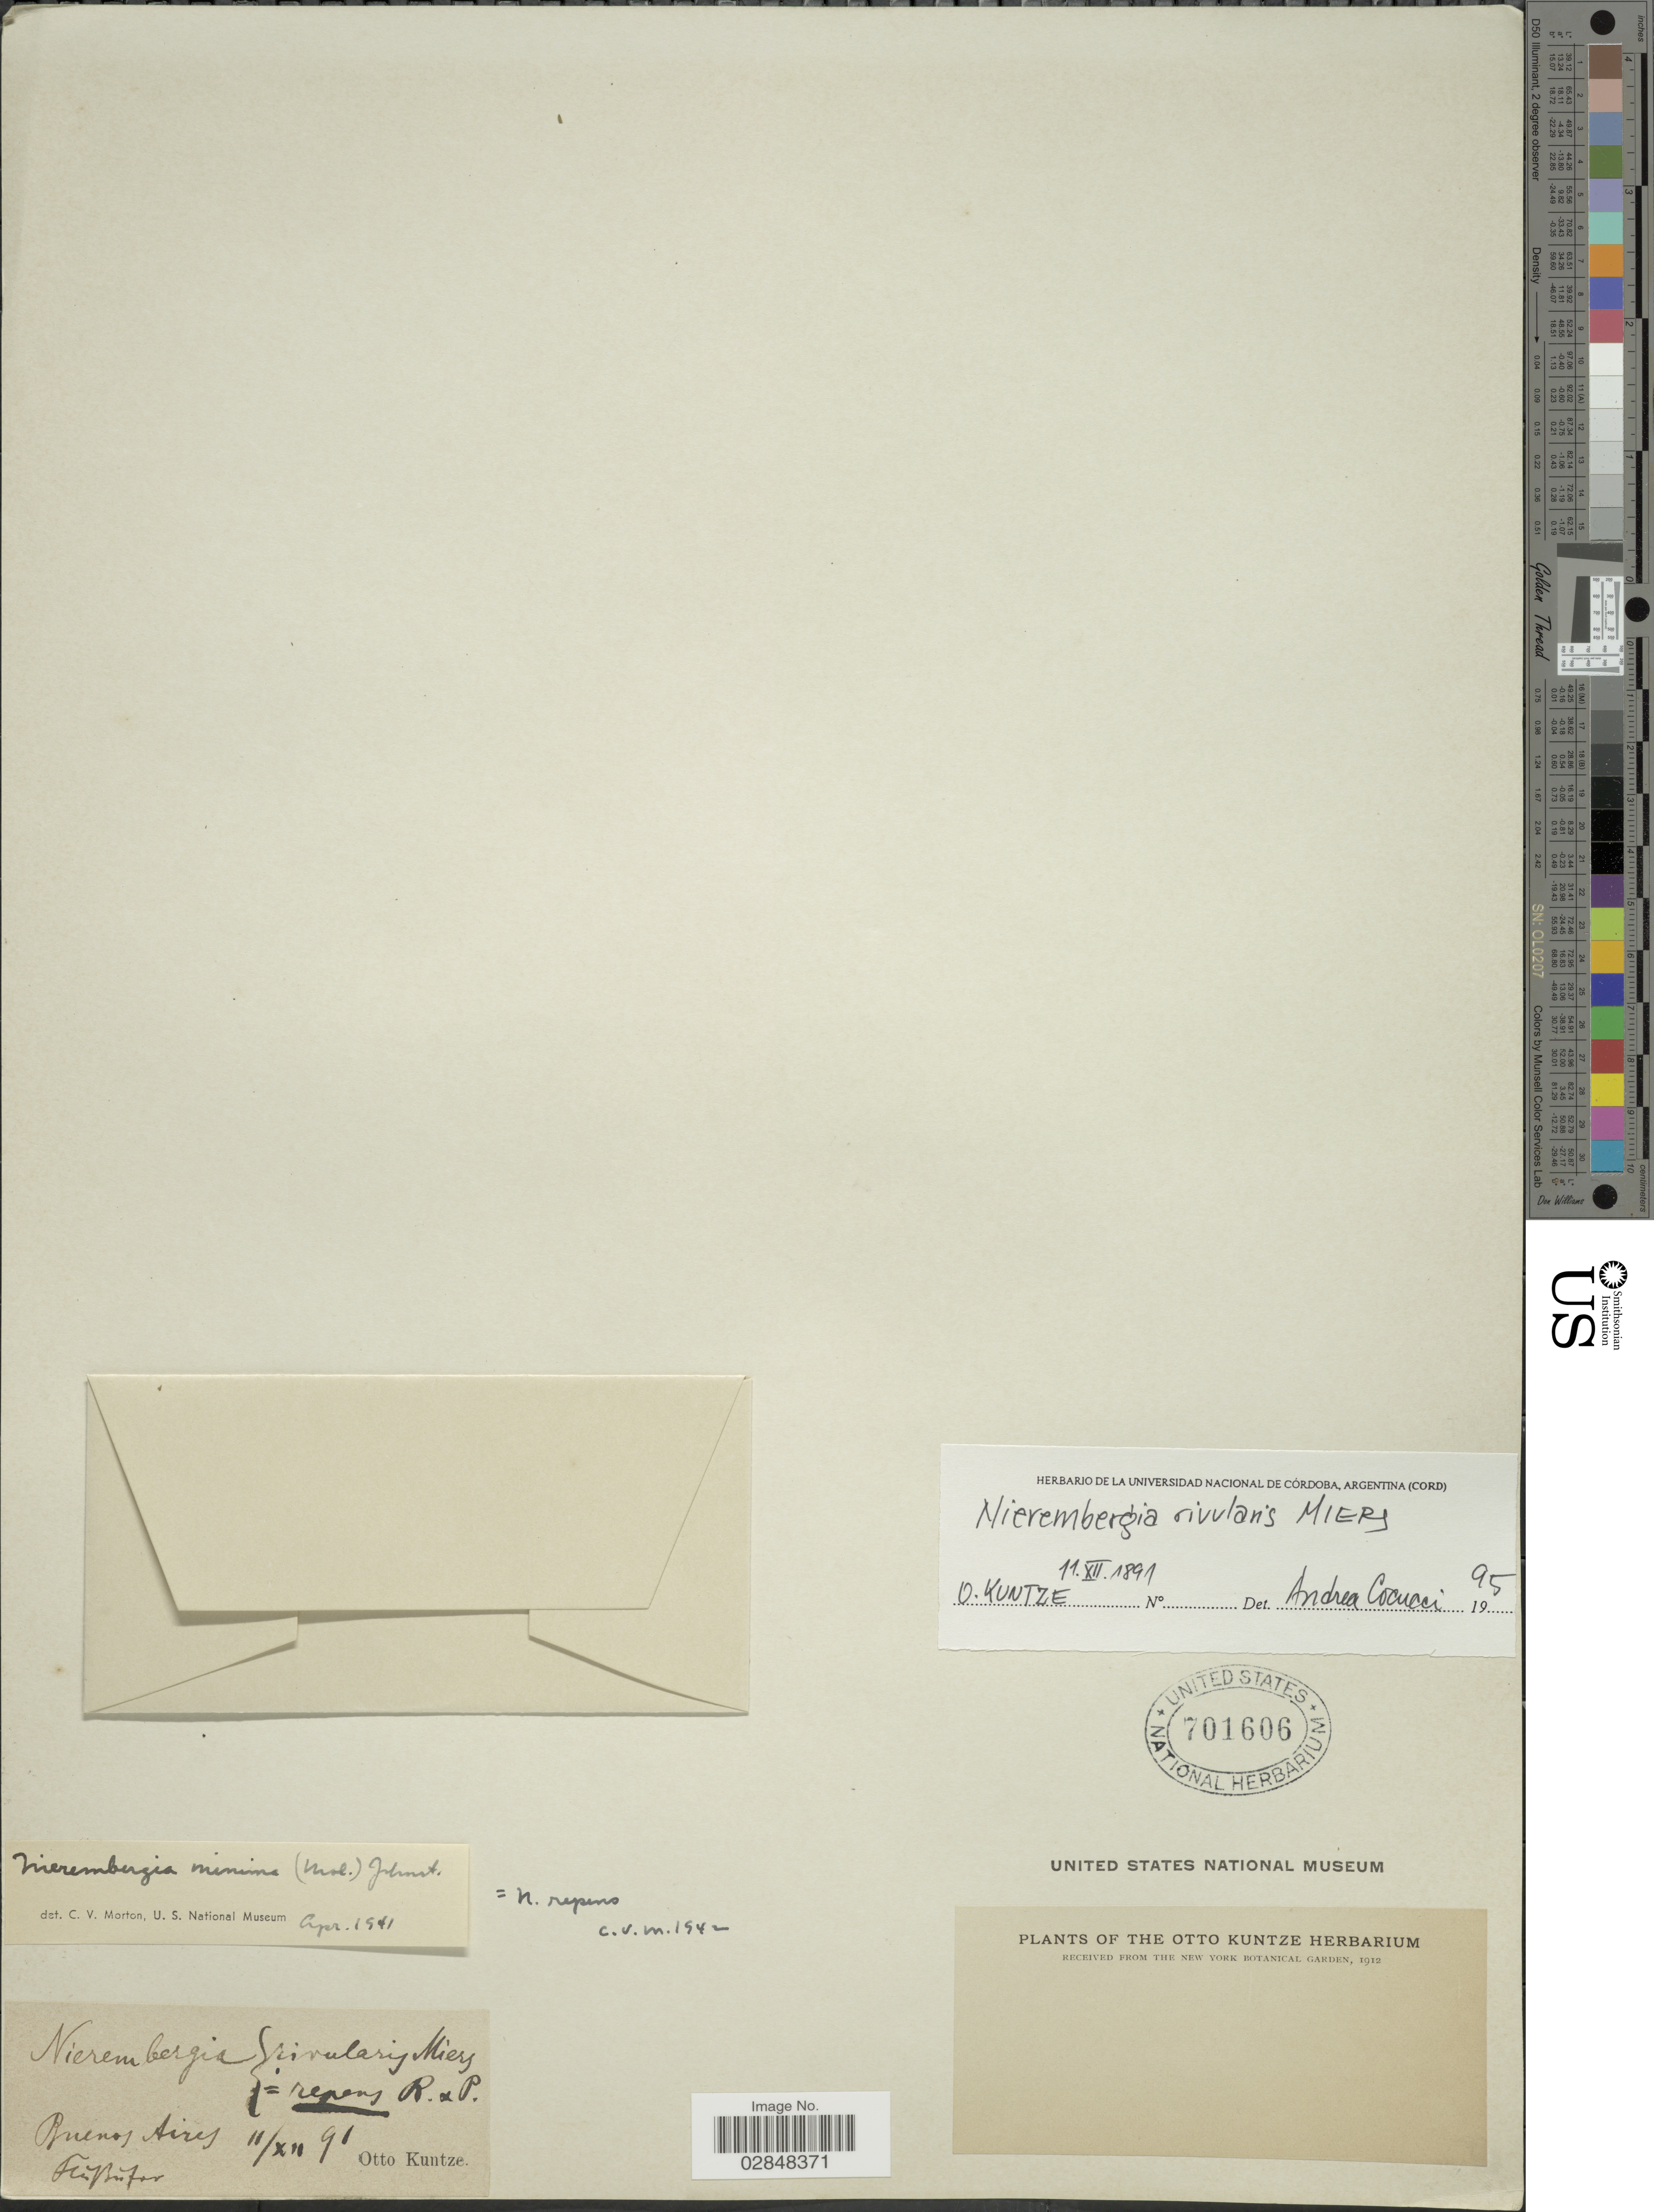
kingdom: Plantae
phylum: Tracheophyta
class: Magnoliopsida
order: Solanales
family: Solanaceae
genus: Nierembergia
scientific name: Nierembergia repens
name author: Ruiz & Pav.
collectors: C.E.O. Kuntze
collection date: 1891-12-11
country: Argentina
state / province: Buenos Aires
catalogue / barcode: US 701606